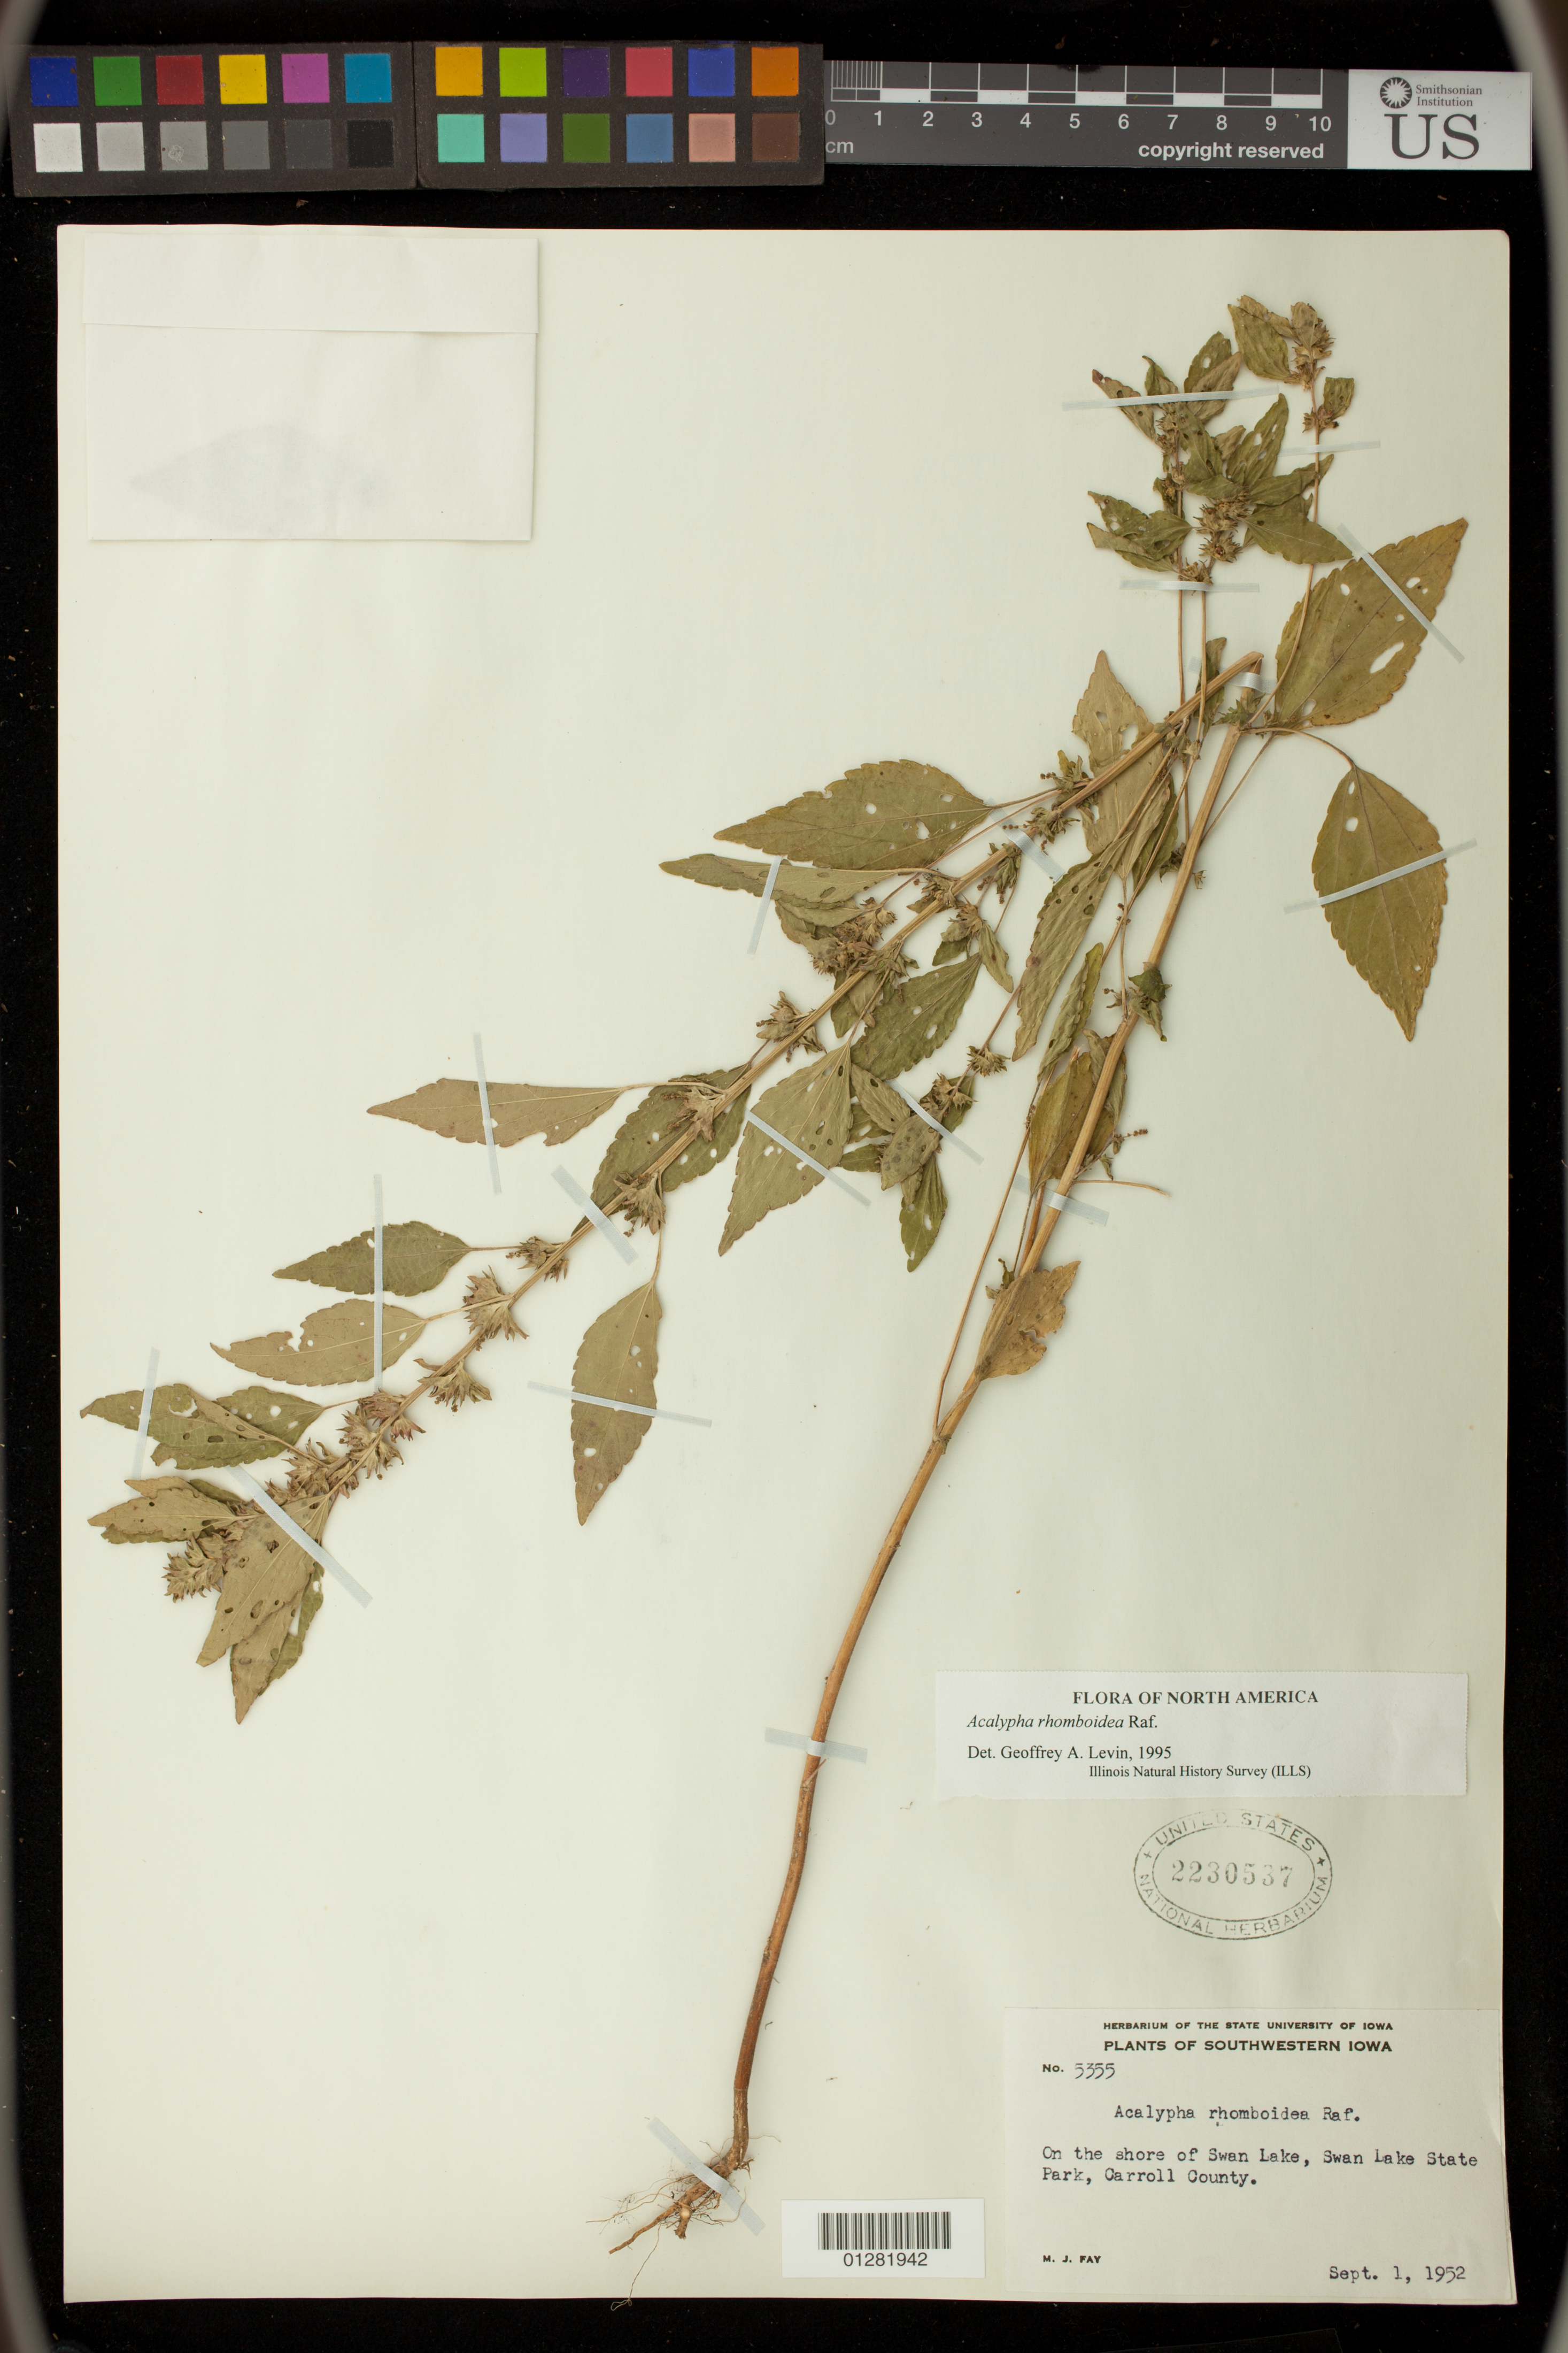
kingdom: Plantae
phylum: Tracheophyta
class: Magnoliopsida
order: Malpighiales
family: Euphorbiaceae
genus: Acalypha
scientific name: Acalypha rhomboidea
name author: Raf.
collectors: M. Fay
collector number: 5355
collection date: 1952-09-01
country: United States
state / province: Iowa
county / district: Carroll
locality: On the shore of Swan Lake, Swan Lake State Park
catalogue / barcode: US 2230537